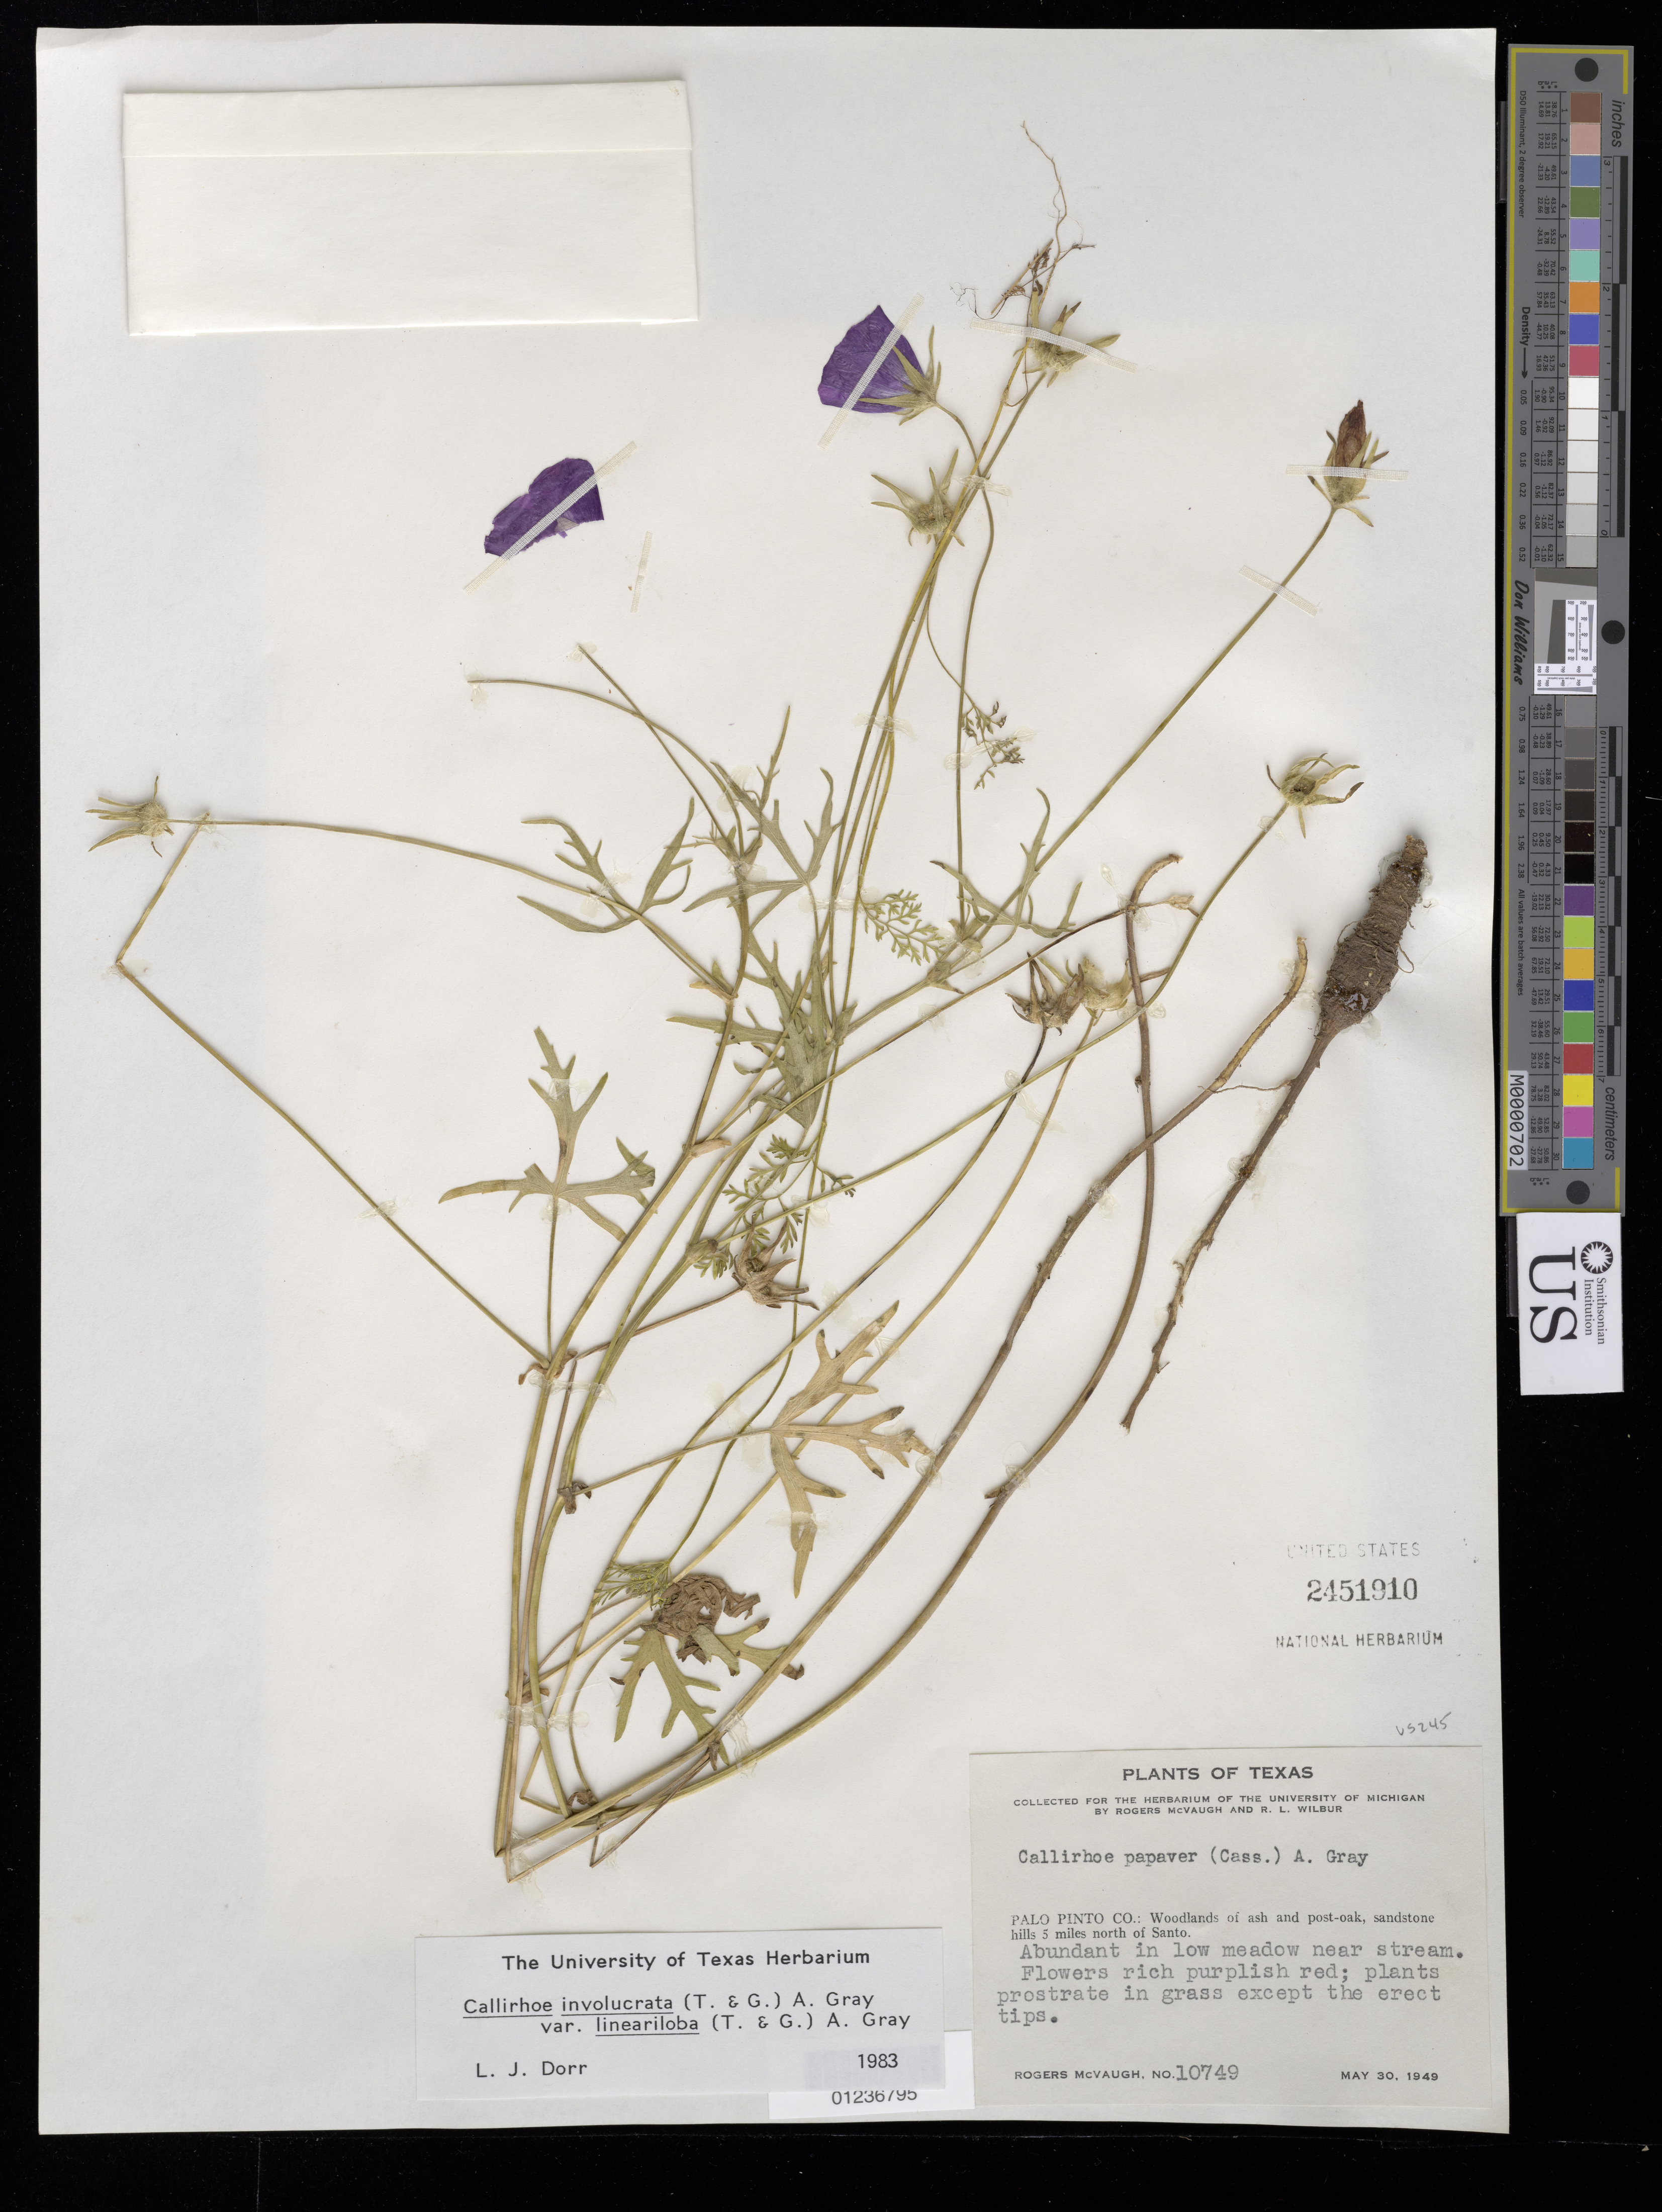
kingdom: Plantae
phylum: Tracheophyta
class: Magnoliopsida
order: Malvales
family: Malvaceae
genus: Callirhoe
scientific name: Callirhoe involucrata var. lineariloba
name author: (Torr. & A. Gray) A. Gray ex S. Watson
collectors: R. McVaugh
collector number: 10749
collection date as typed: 30 May 1949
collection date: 1949-05-30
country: United States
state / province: Texas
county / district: Palo Pinto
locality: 5 mi N of Santo.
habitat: Woodlands, sandstone hills.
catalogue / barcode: US 2451910